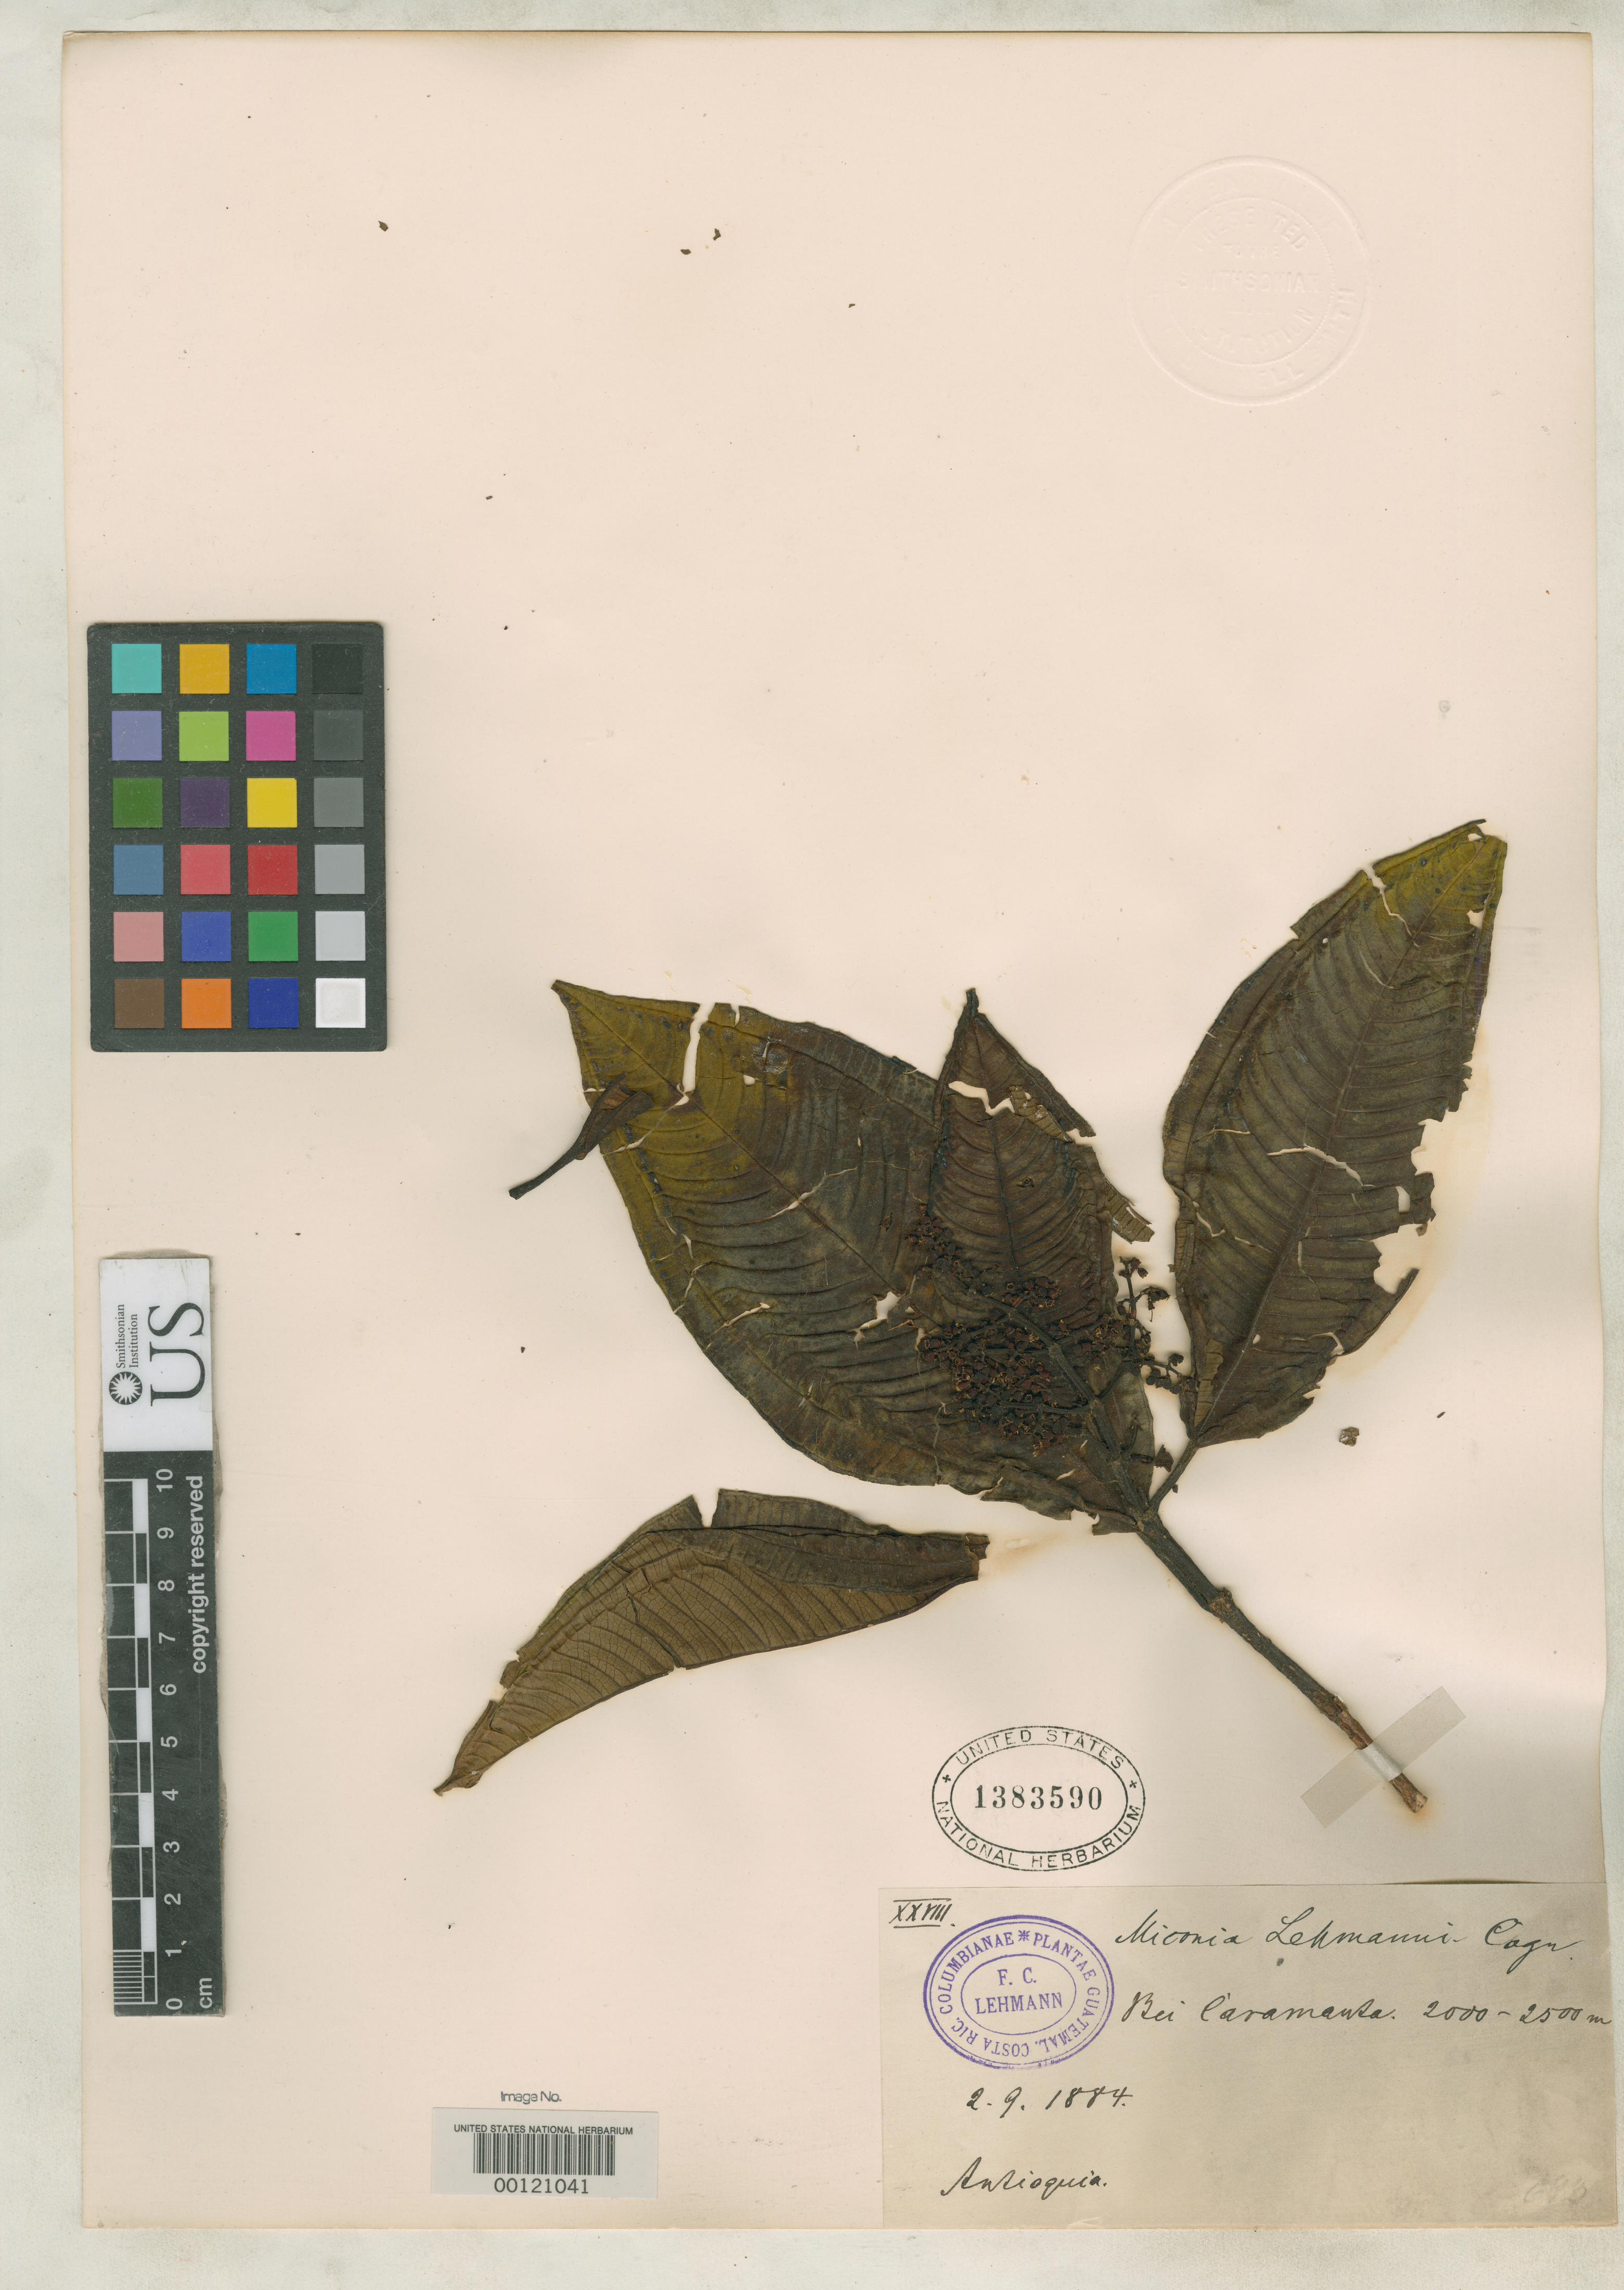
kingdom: Plantae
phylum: Tracheophyta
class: Magnoliopsida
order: Myrtales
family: Melastomataceae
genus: Miconia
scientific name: Miconia lehmannii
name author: Cogn.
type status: Isotype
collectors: F. C. Lehmann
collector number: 28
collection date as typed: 02 Sep 1884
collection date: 1884-09-02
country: Colombia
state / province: Antioquia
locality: Near Caramanta.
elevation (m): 2000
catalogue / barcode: US 1383590